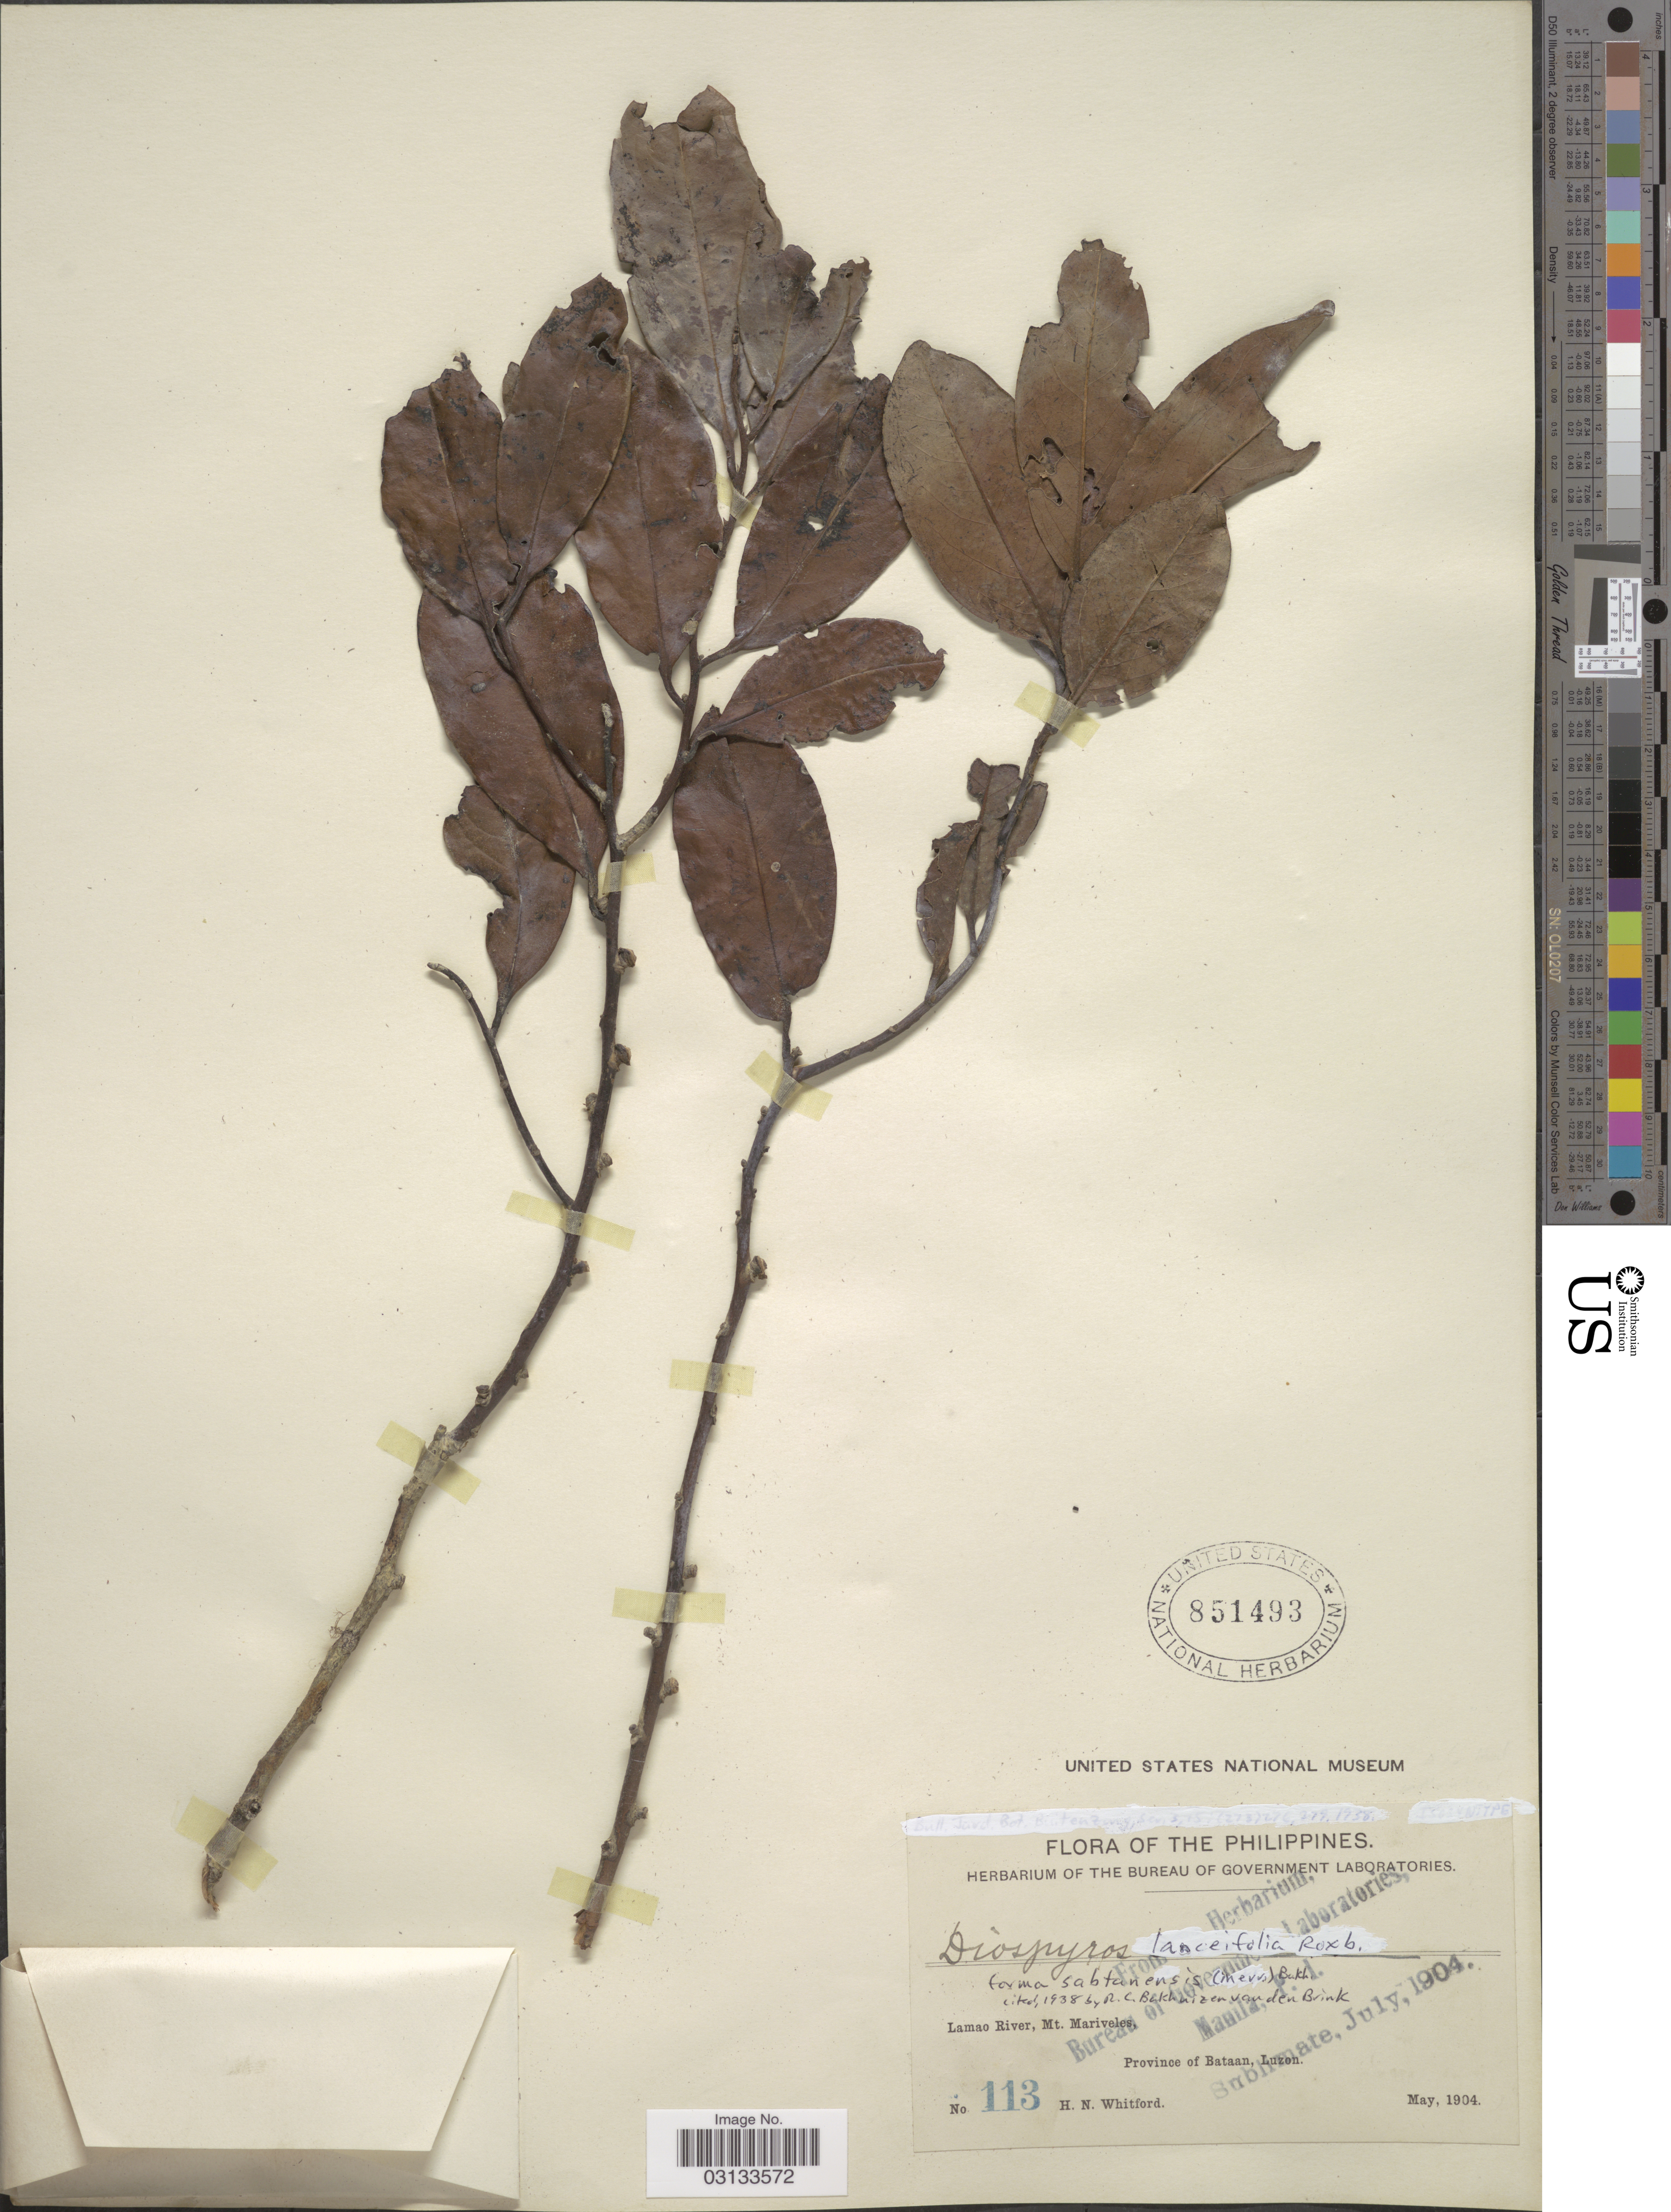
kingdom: Plantae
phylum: Tracheophyta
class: Magnoliopsida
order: Ericales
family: Ebenaceae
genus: Diospyros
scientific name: Diospyros lanceifolia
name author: Roxb.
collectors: H. N. Whitford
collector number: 113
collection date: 1904-05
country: Philippines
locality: Lamao River, Mt. Mariveles, Province of Bataan, Luzon.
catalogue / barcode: US 851493